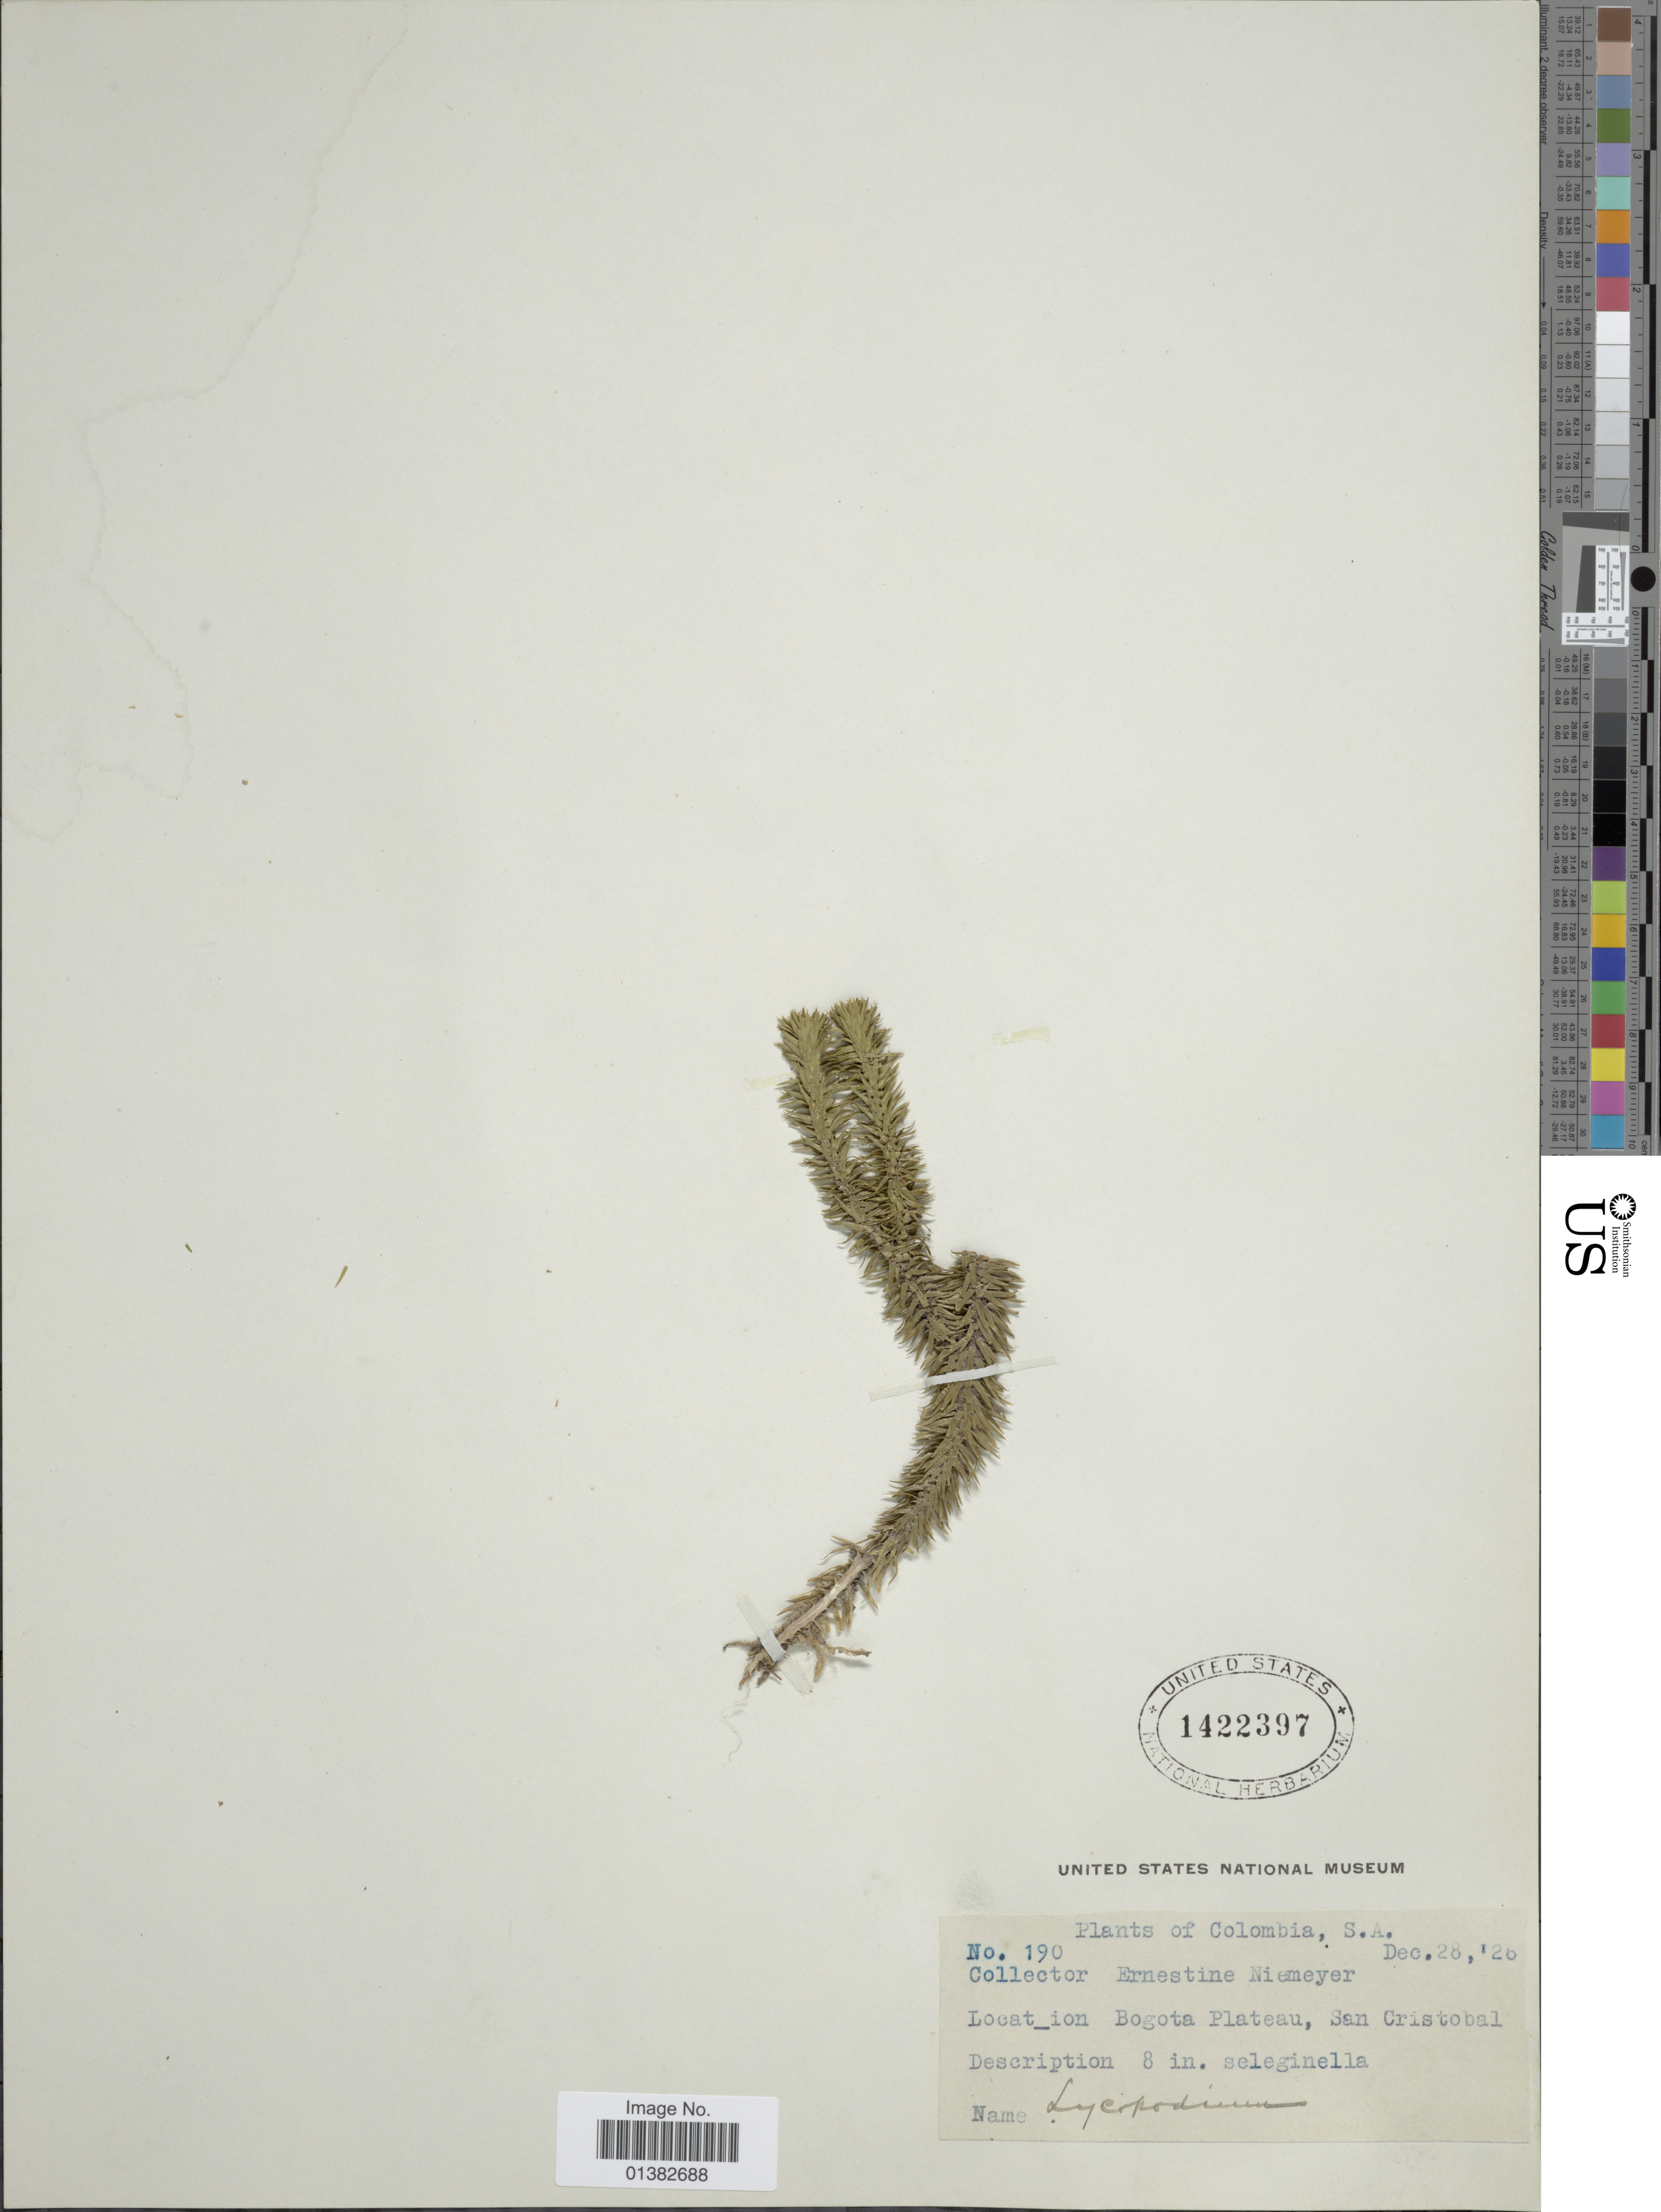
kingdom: Plantae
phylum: Tracheophyta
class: Lycopodiopsida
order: Lycopodiales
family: Lycopodiaceae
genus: Phlegmariurus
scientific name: Phlegmariurus reflexus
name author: (Lam.) B. Øllg.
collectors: E. H. Niemeyer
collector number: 190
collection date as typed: Transcribed d/m/y: 28/12/26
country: Colombia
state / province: Bogota D.C.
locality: Bogota Plateau, San Cristobal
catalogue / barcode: US 1422397